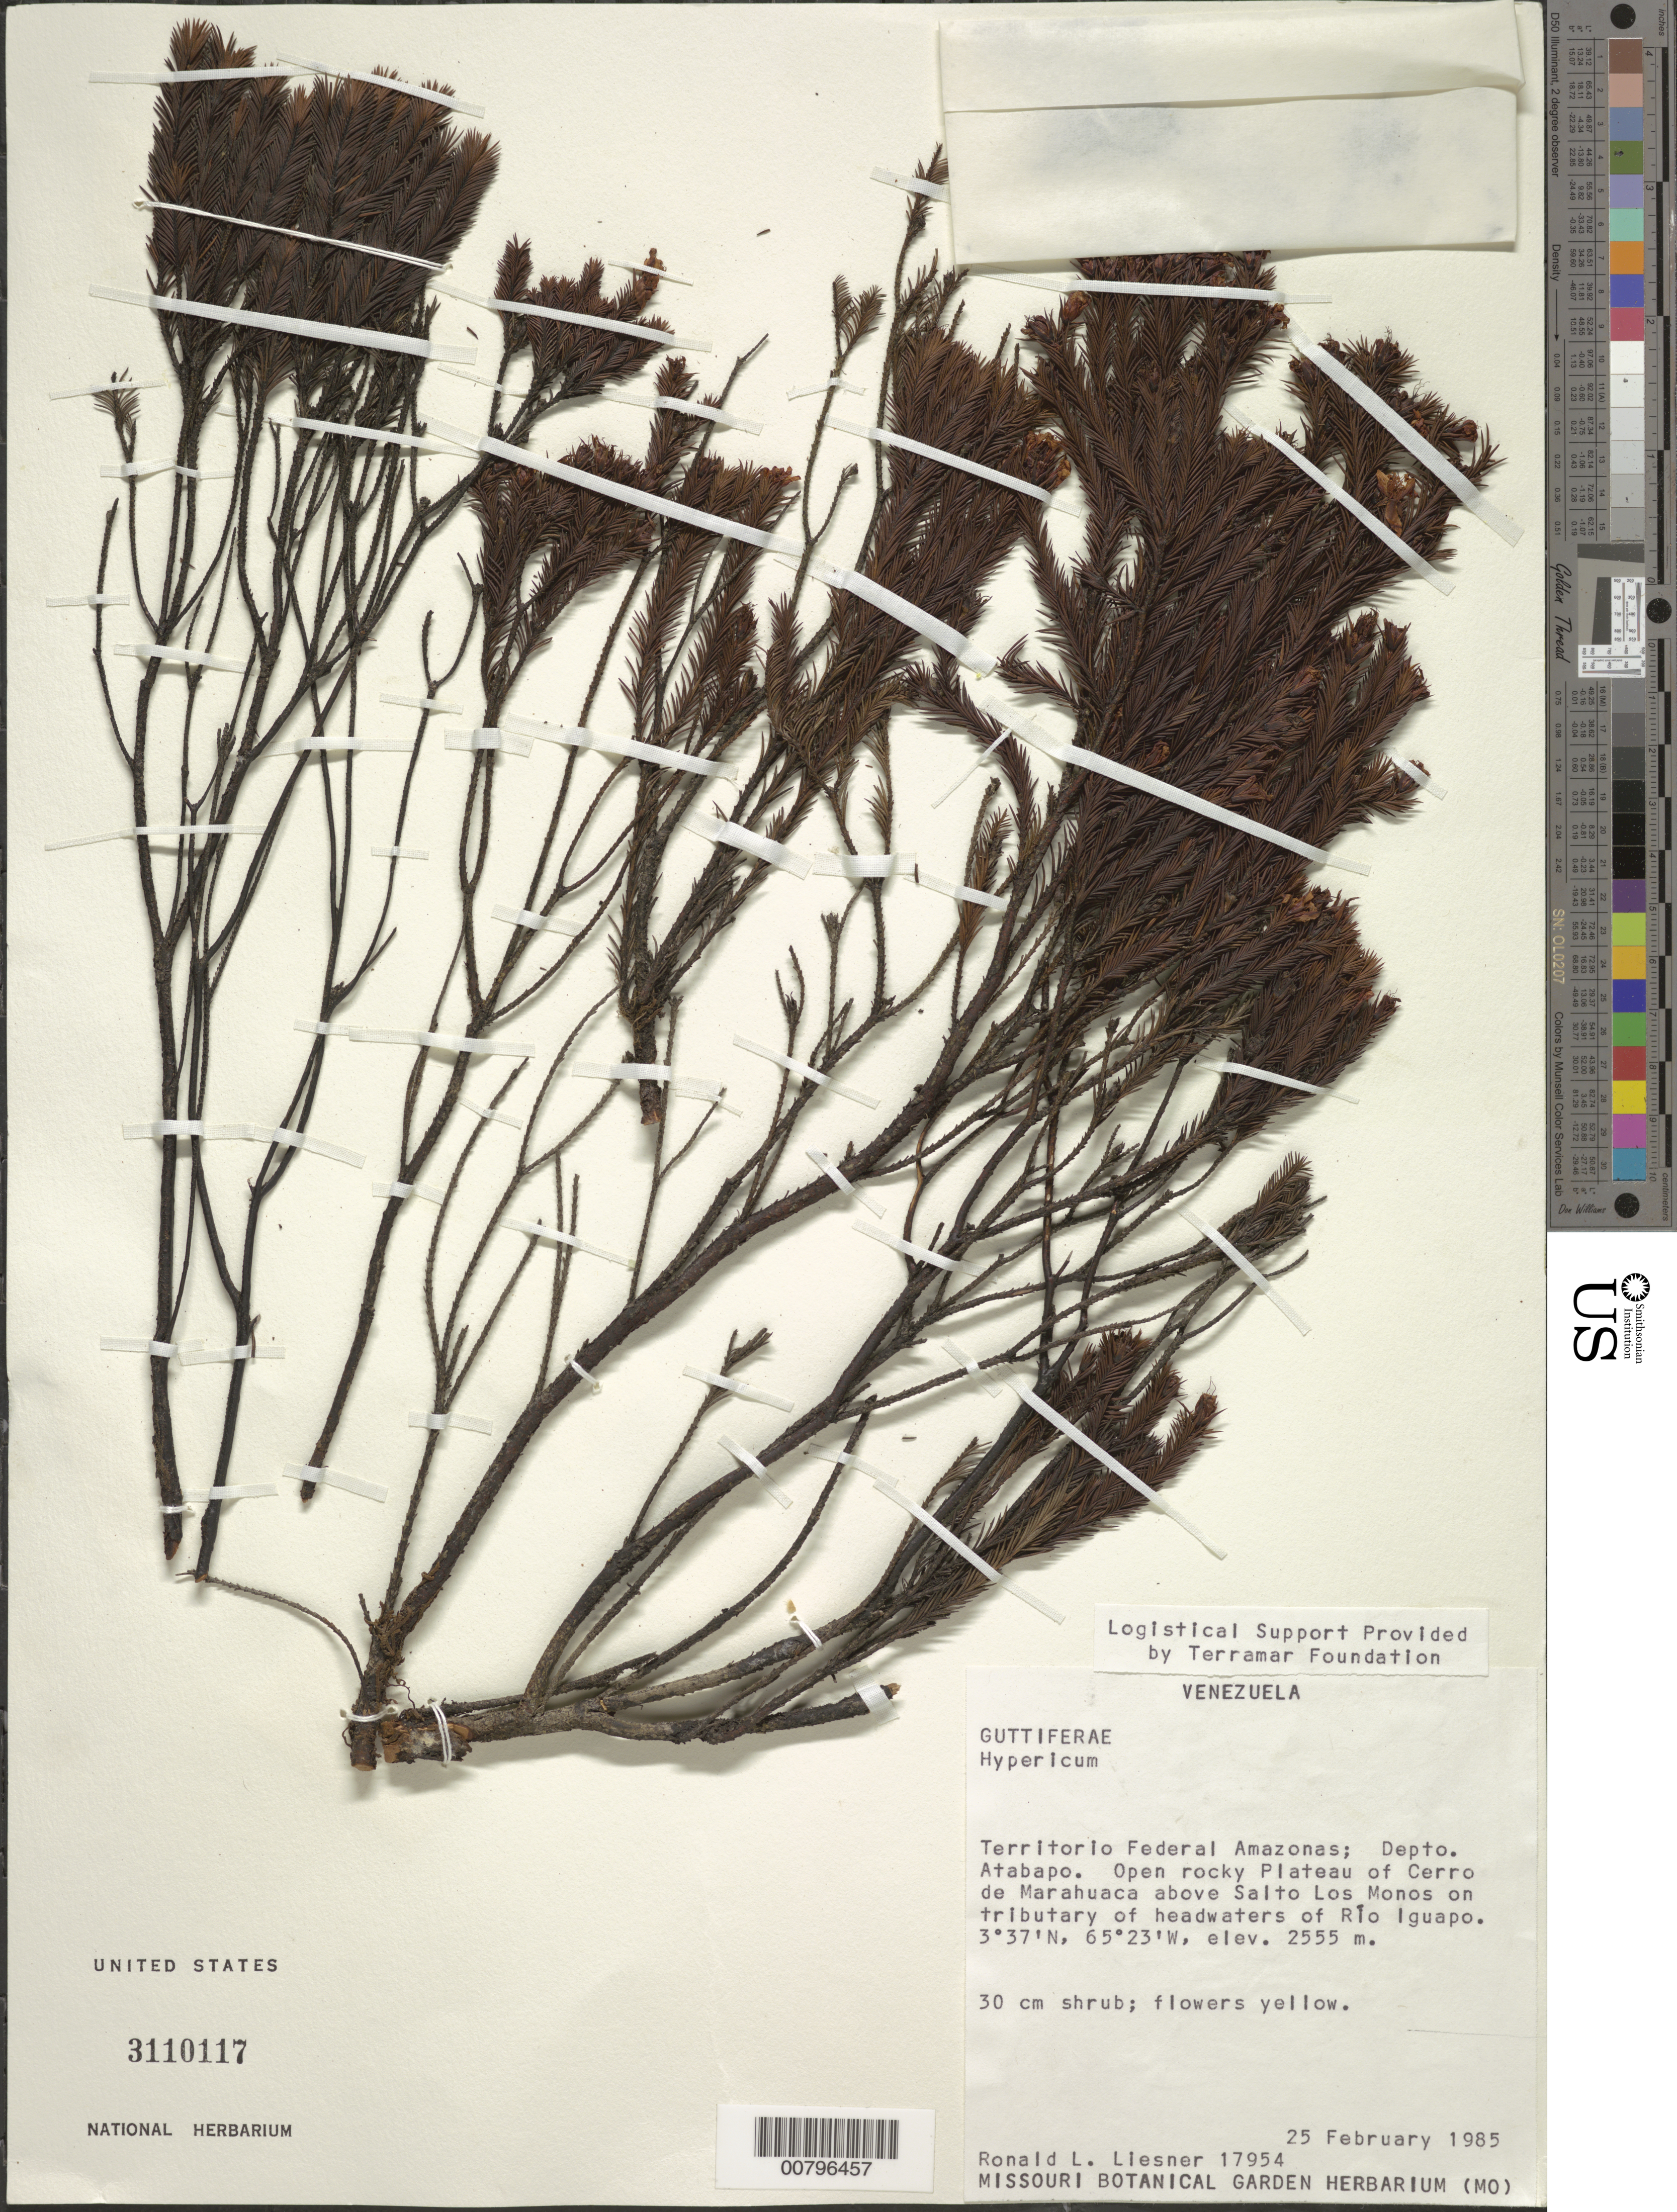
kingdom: Plantae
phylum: Tracheophyta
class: Magnoliopsida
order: Malpighiales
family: Hypericaceae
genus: Hypericum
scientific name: Hypericum sp.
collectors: R. L. Liesner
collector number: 17954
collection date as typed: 25-Feb-85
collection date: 1985-02-25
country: Venezuela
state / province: Amazonas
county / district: Atabapo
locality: Cerro de Marahuaca Plateau, above Salto Los Monos on trib of headwaters of Río Iguapo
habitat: Open rocky plateau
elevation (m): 2555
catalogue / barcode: US 3110117